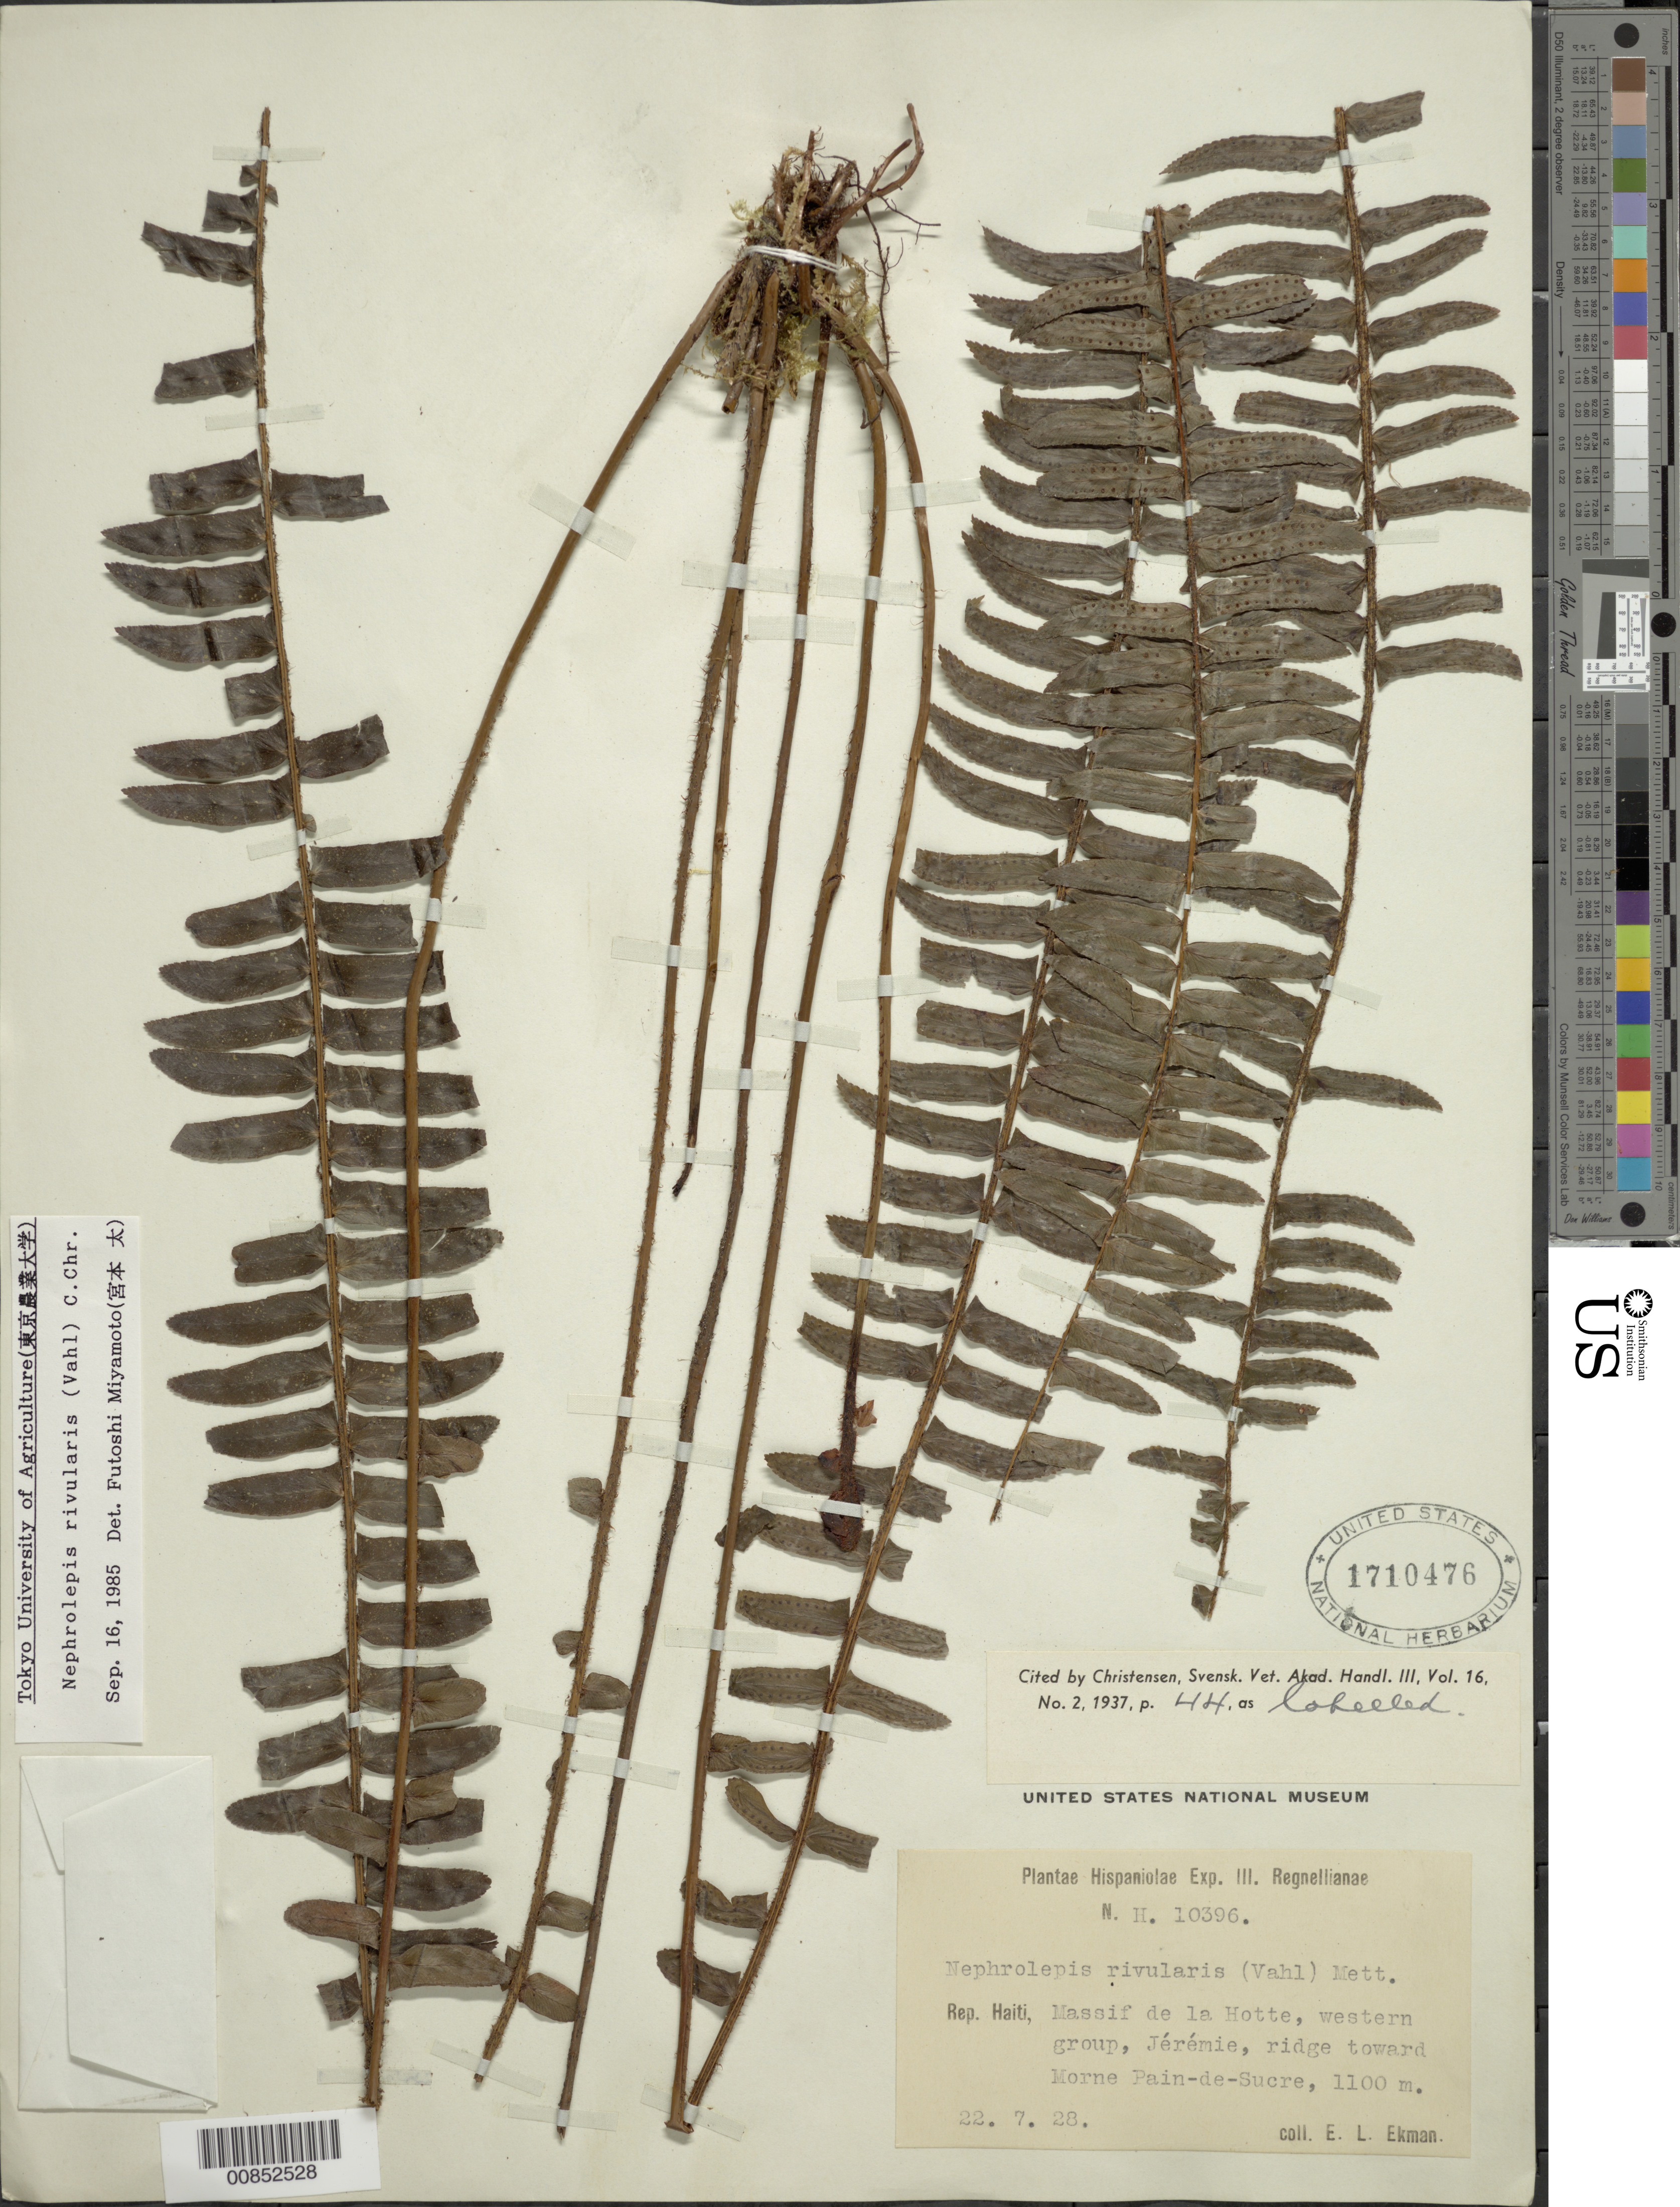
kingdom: Plantae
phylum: Tracheophyta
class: Polypodiopsida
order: Polypodiales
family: Nephrolepidaceae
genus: Nephrolepis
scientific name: Nephrolepis rivularis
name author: (Vahl) Mett. ex Krug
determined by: Miyamoto, Futoshi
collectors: E. L. Ekman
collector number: H 10396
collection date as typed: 22 Jul 1928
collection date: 1928-07-22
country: Haiti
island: Hispaniola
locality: Massif de la Hotte, western group, Jérémie, toward Morne Pain de Sucre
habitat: Ridge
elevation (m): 1100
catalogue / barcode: US 1710476